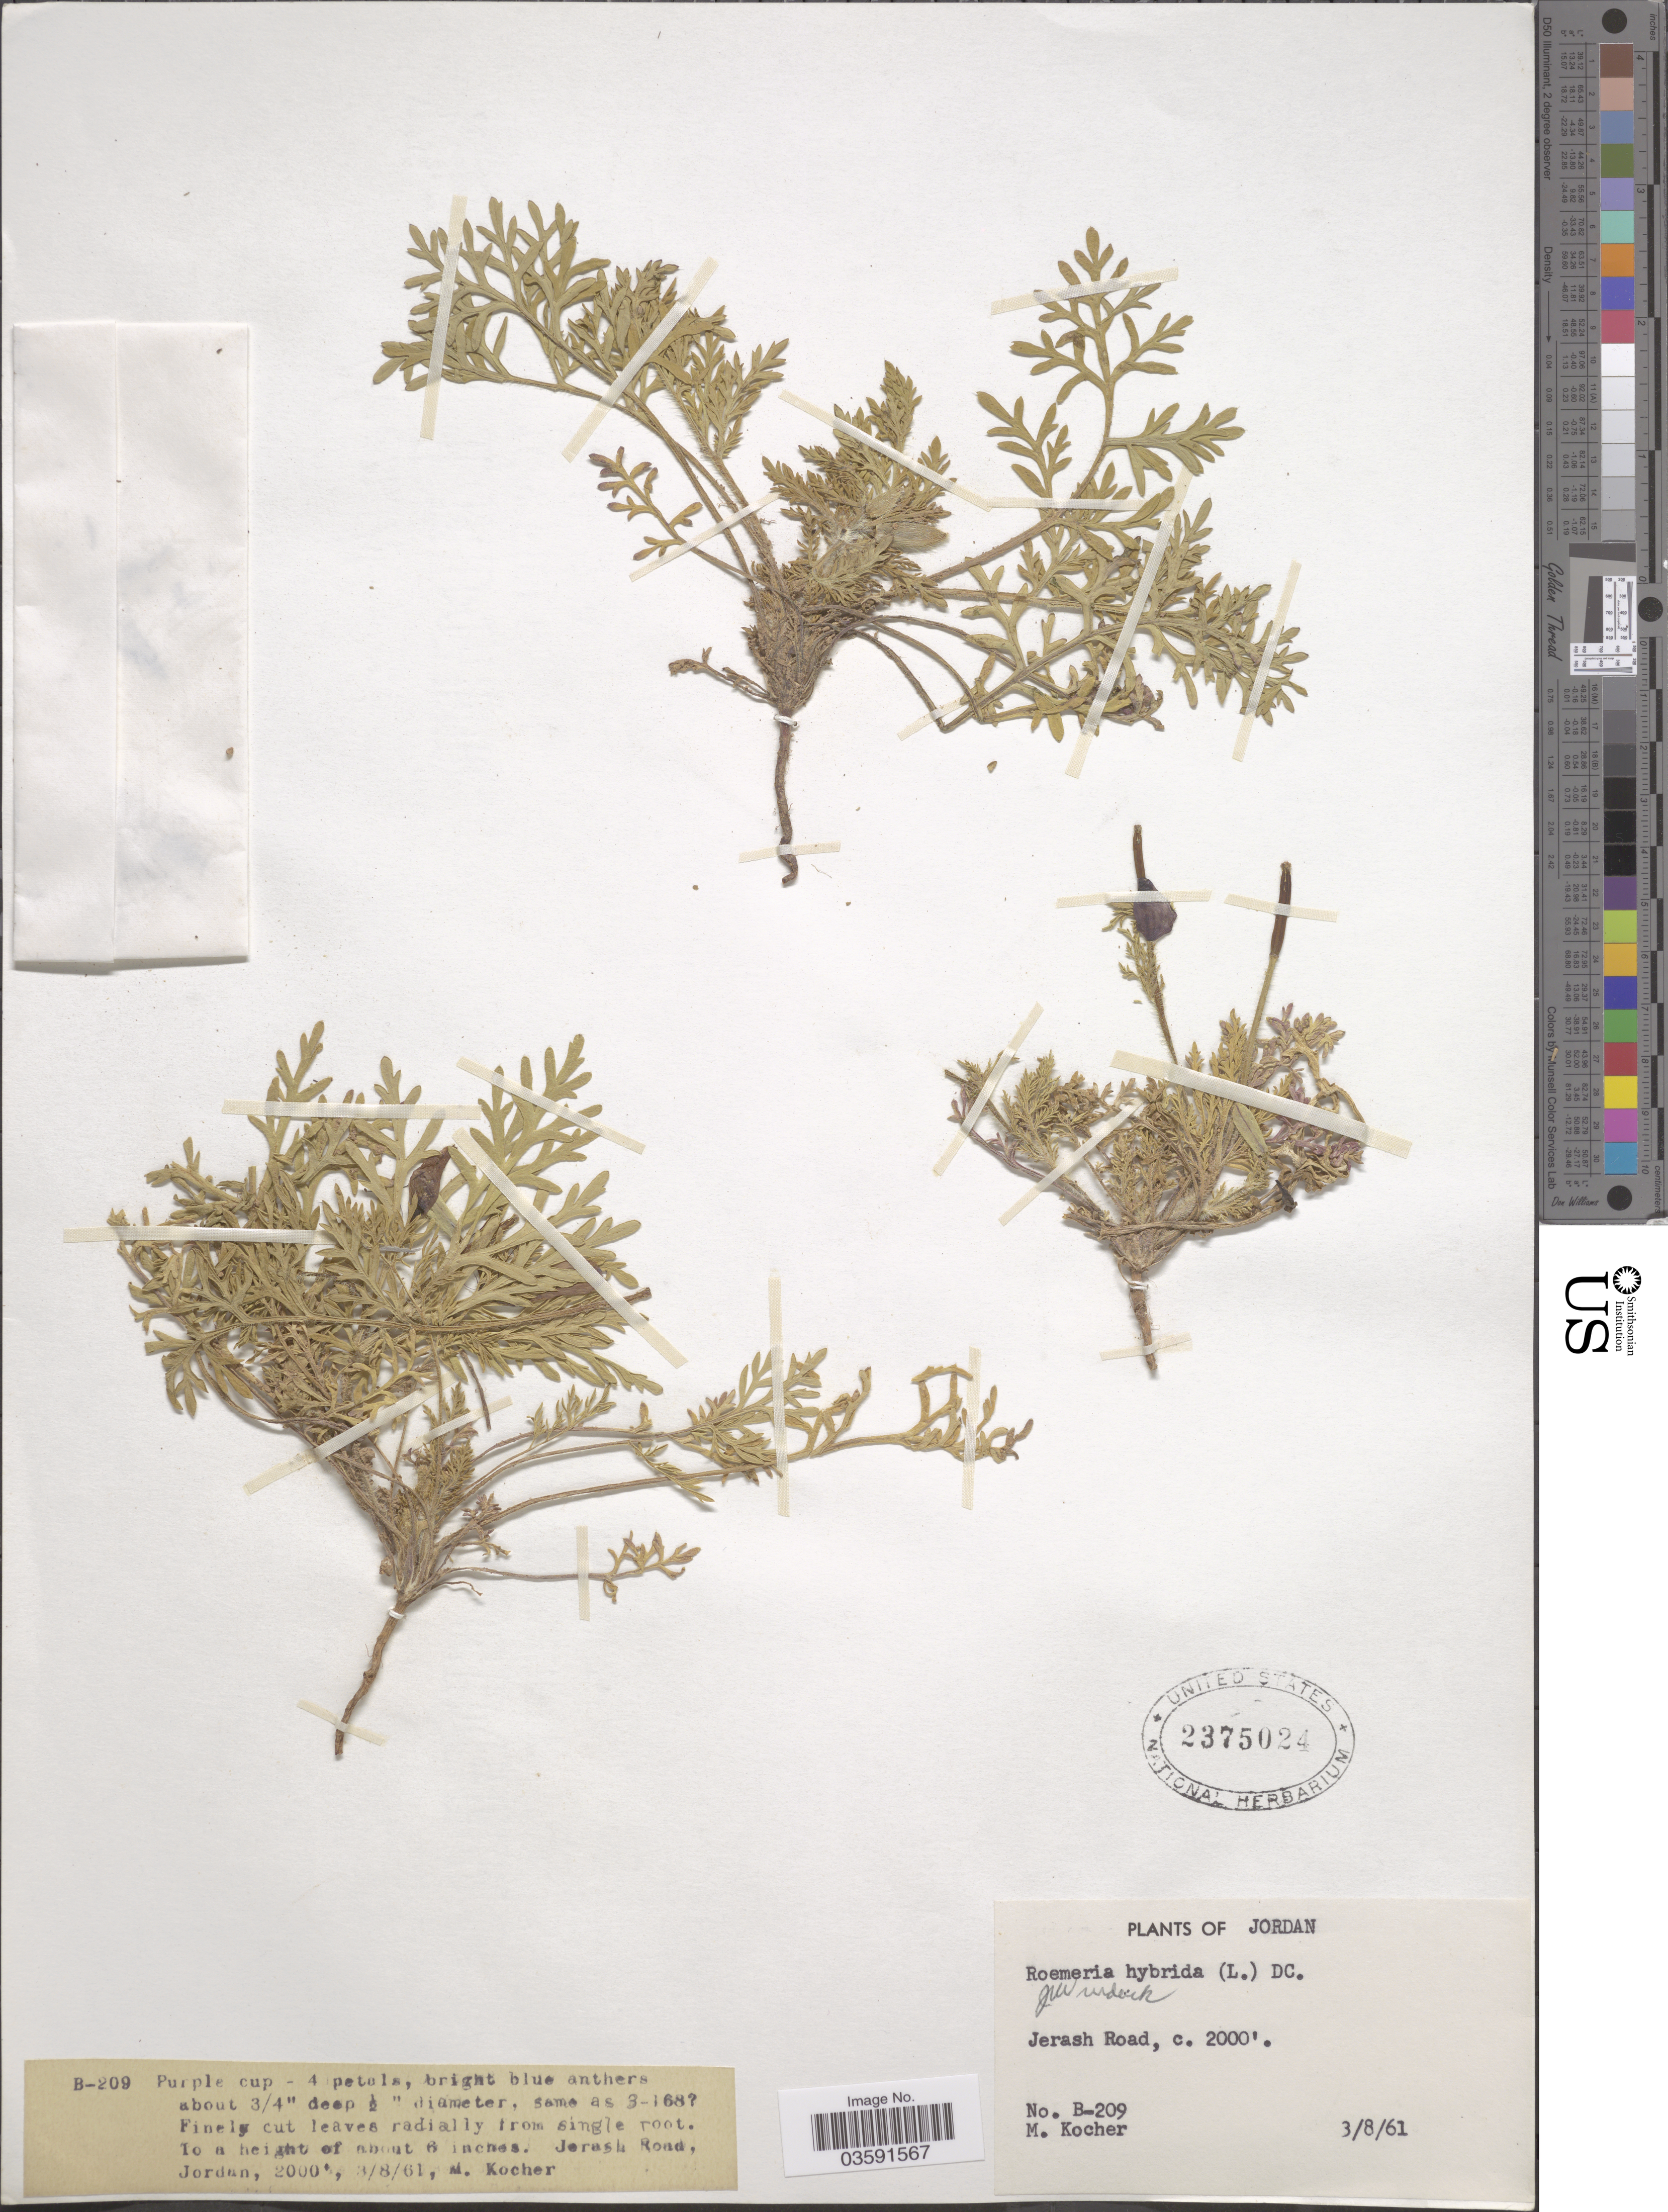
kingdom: Plantae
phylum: Tracheophyta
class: Magnoliopsida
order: Ranunculales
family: Papaveraceae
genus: Papaver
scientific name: Papaver dodecandrum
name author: (Forssk.) Medik.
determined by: Strong, M. T., (US), Smithsonian Institution - National Museum of Natural History (UNITED STATES)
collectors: M. Kocher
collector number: B-209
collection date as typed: Transcribed d/m/y: 3/8/61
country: Jordan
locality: Jerash Road.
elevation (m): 610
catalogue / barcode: US 2375024